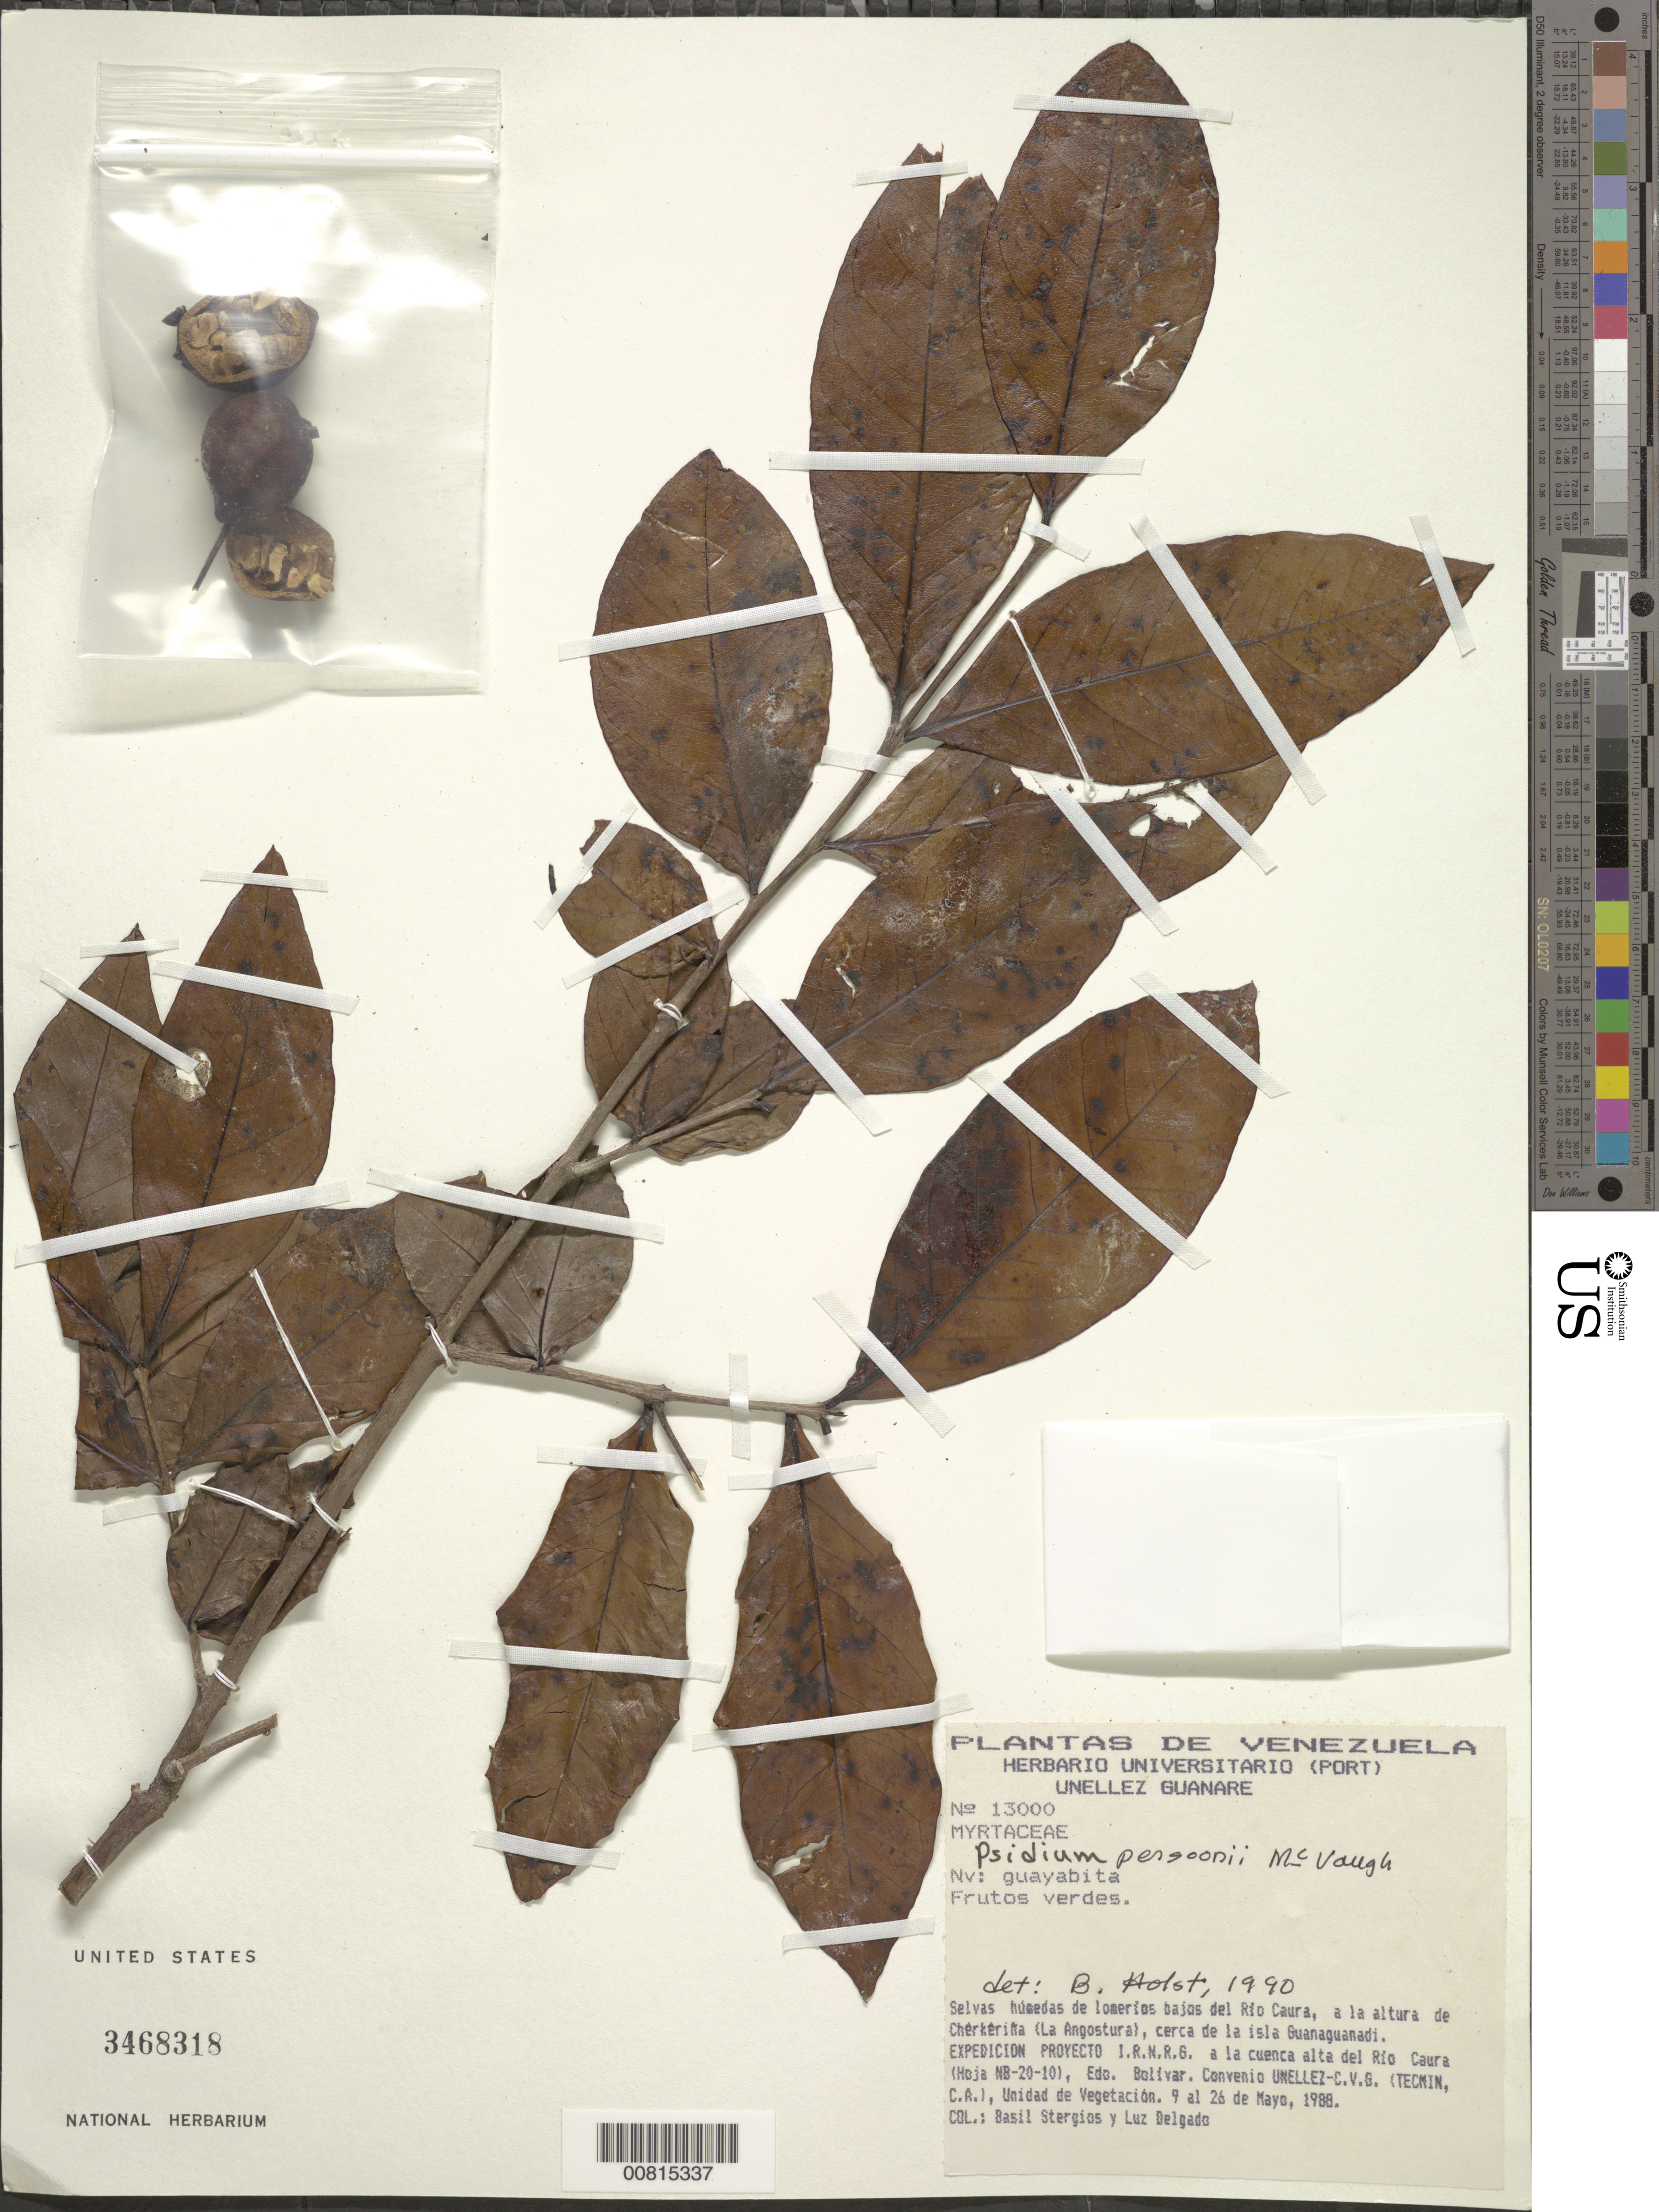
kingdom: Plantae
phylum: Tracheophyta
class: Magnoliopsida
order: Myrtales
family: Myrtaceae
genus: Psidium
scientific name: Psidium persoonii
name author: McVaugh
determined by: Holst, Bruce K.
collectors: B. G. Stergios & L. Delgado V.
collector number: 13000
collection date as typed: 9-May-88 to 26-May-88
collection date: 1988-05-09/1988-05-26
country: Venezuela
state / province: Bolívar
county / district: Sucre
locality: Río Caura, Chêrkériña (La Angostura), cerca de isla Guanaguanadi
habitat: Selvas húmedas de lomerios bajos del río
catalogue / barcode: US 3468318